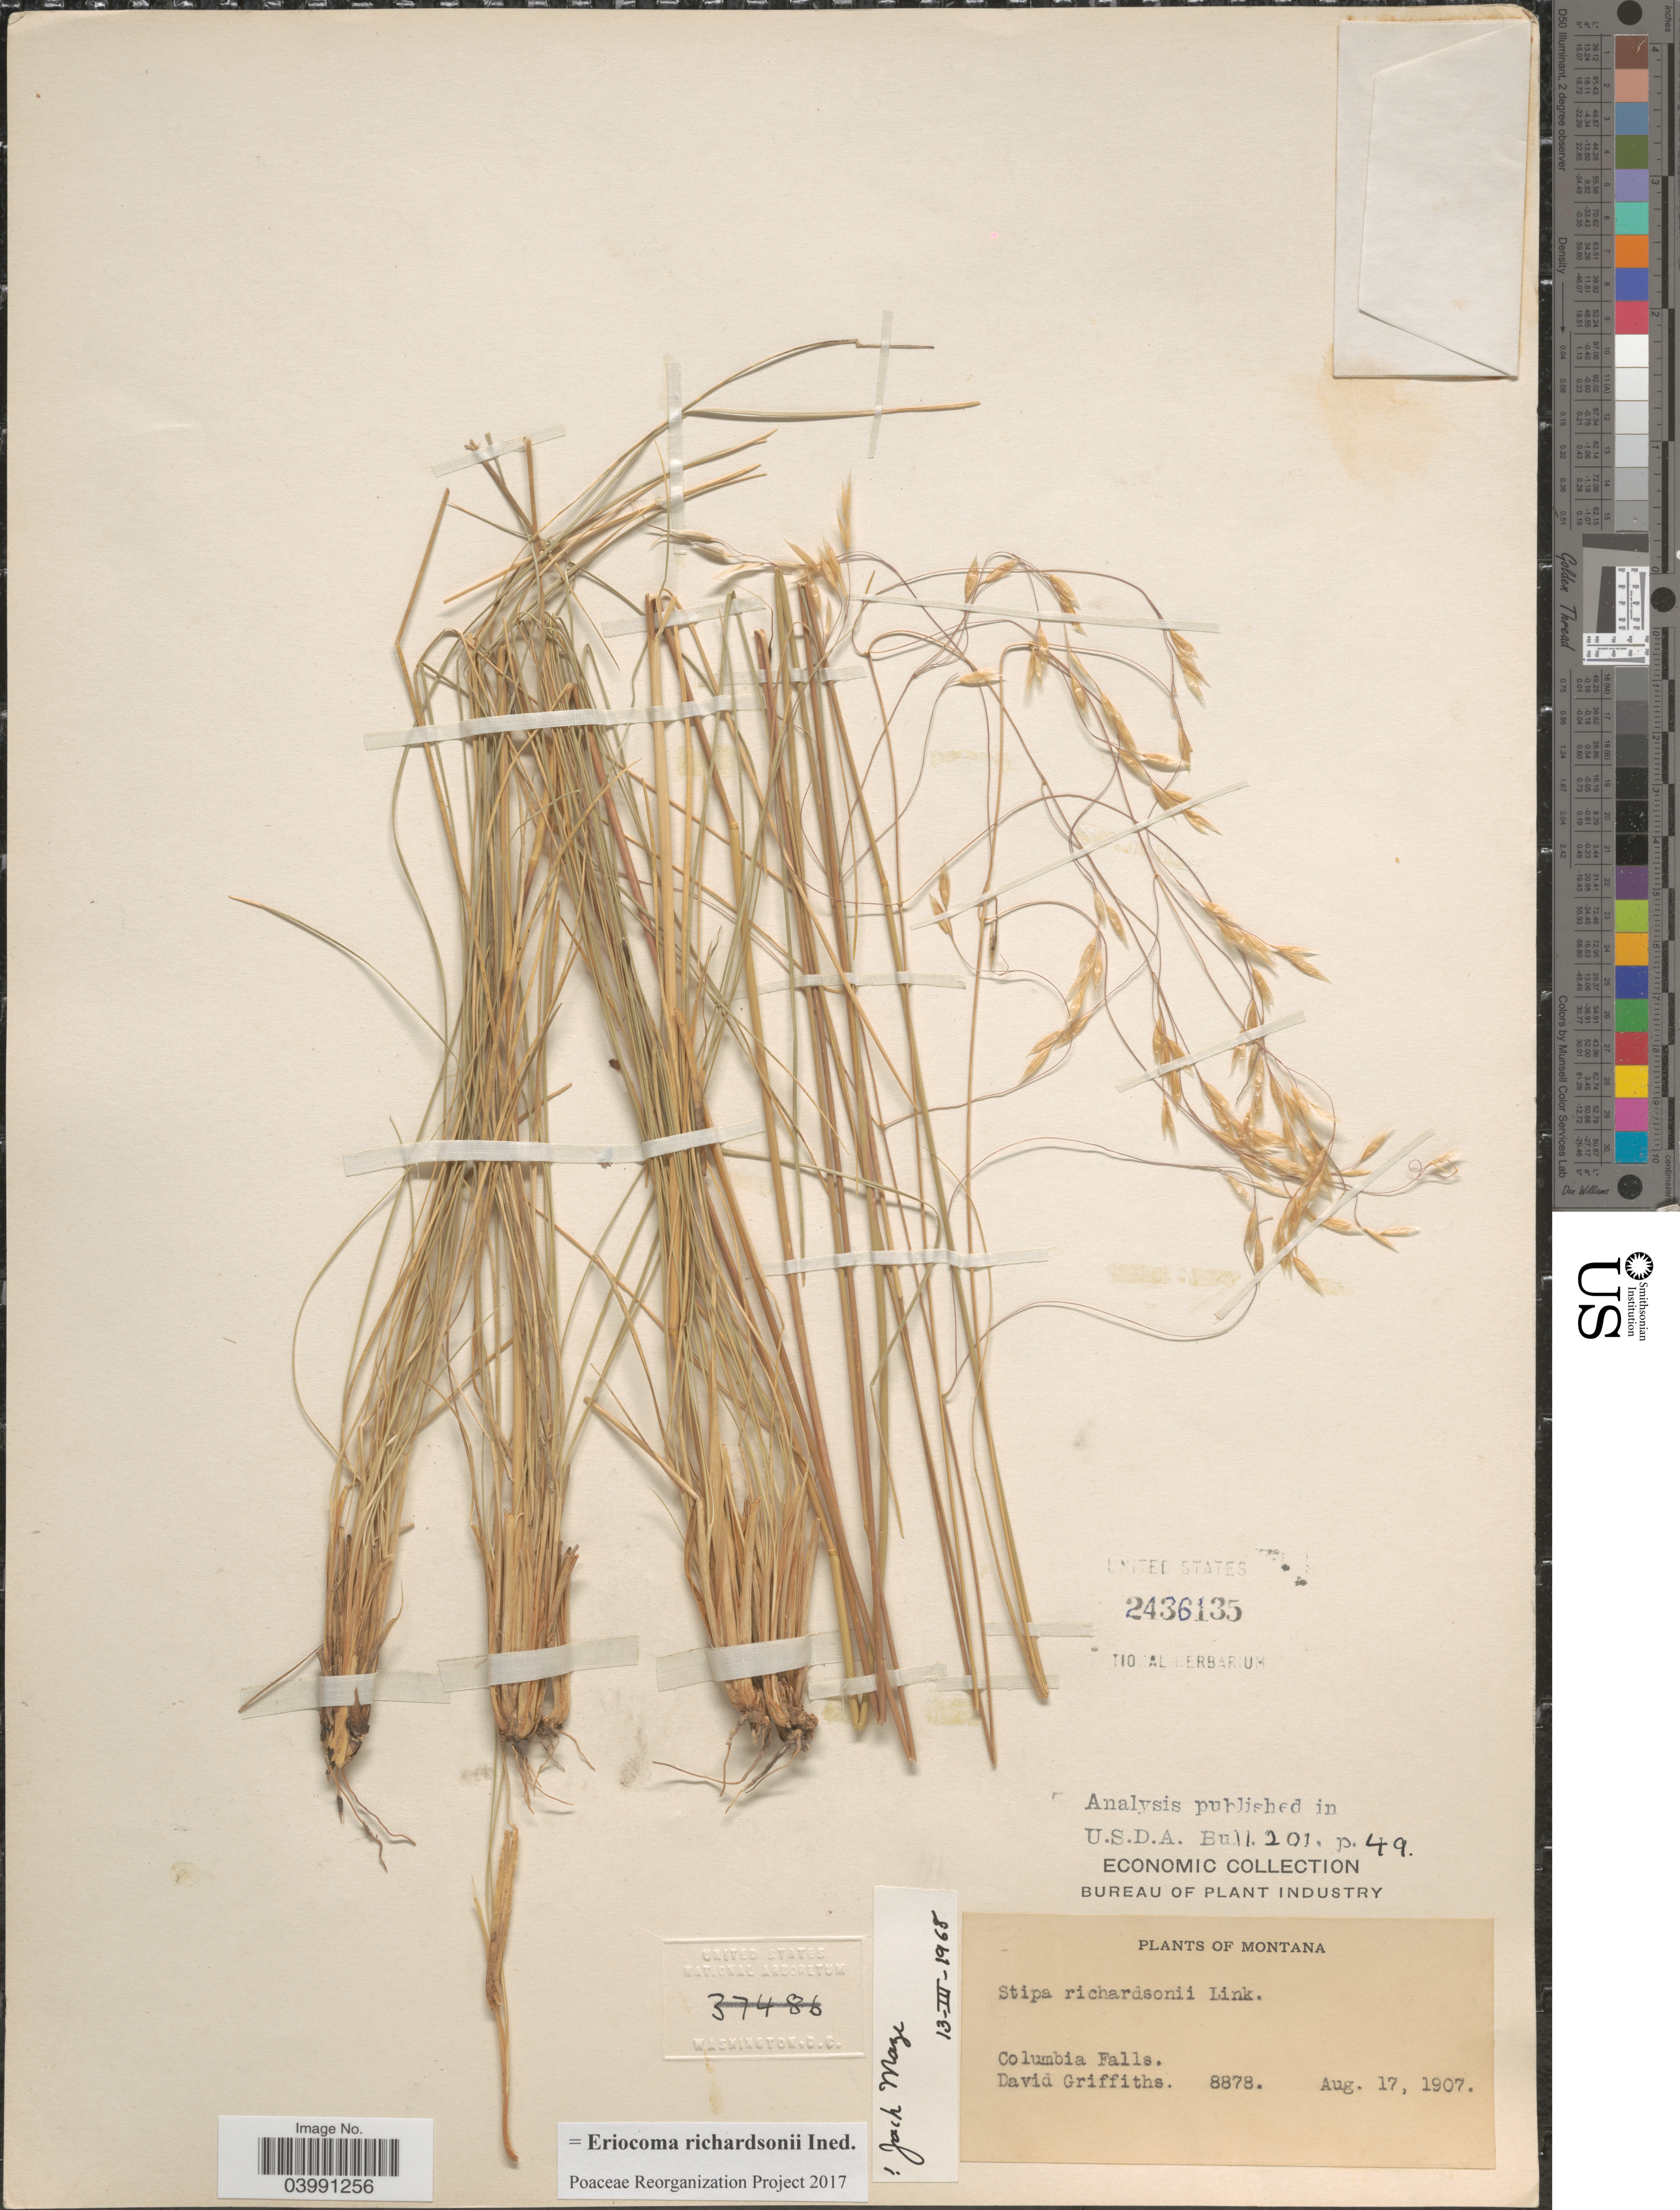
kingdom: Plantae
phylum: Tracheophyta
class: Liliopsida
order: Poales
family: Poaceae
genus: Eriocoma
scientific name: Eriocoma richardsonii ined.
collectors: D. Griffiths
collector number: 8878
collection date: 1907-08-17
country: United States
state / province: Montana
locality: Columbia Falls.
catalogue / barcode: US 2436135